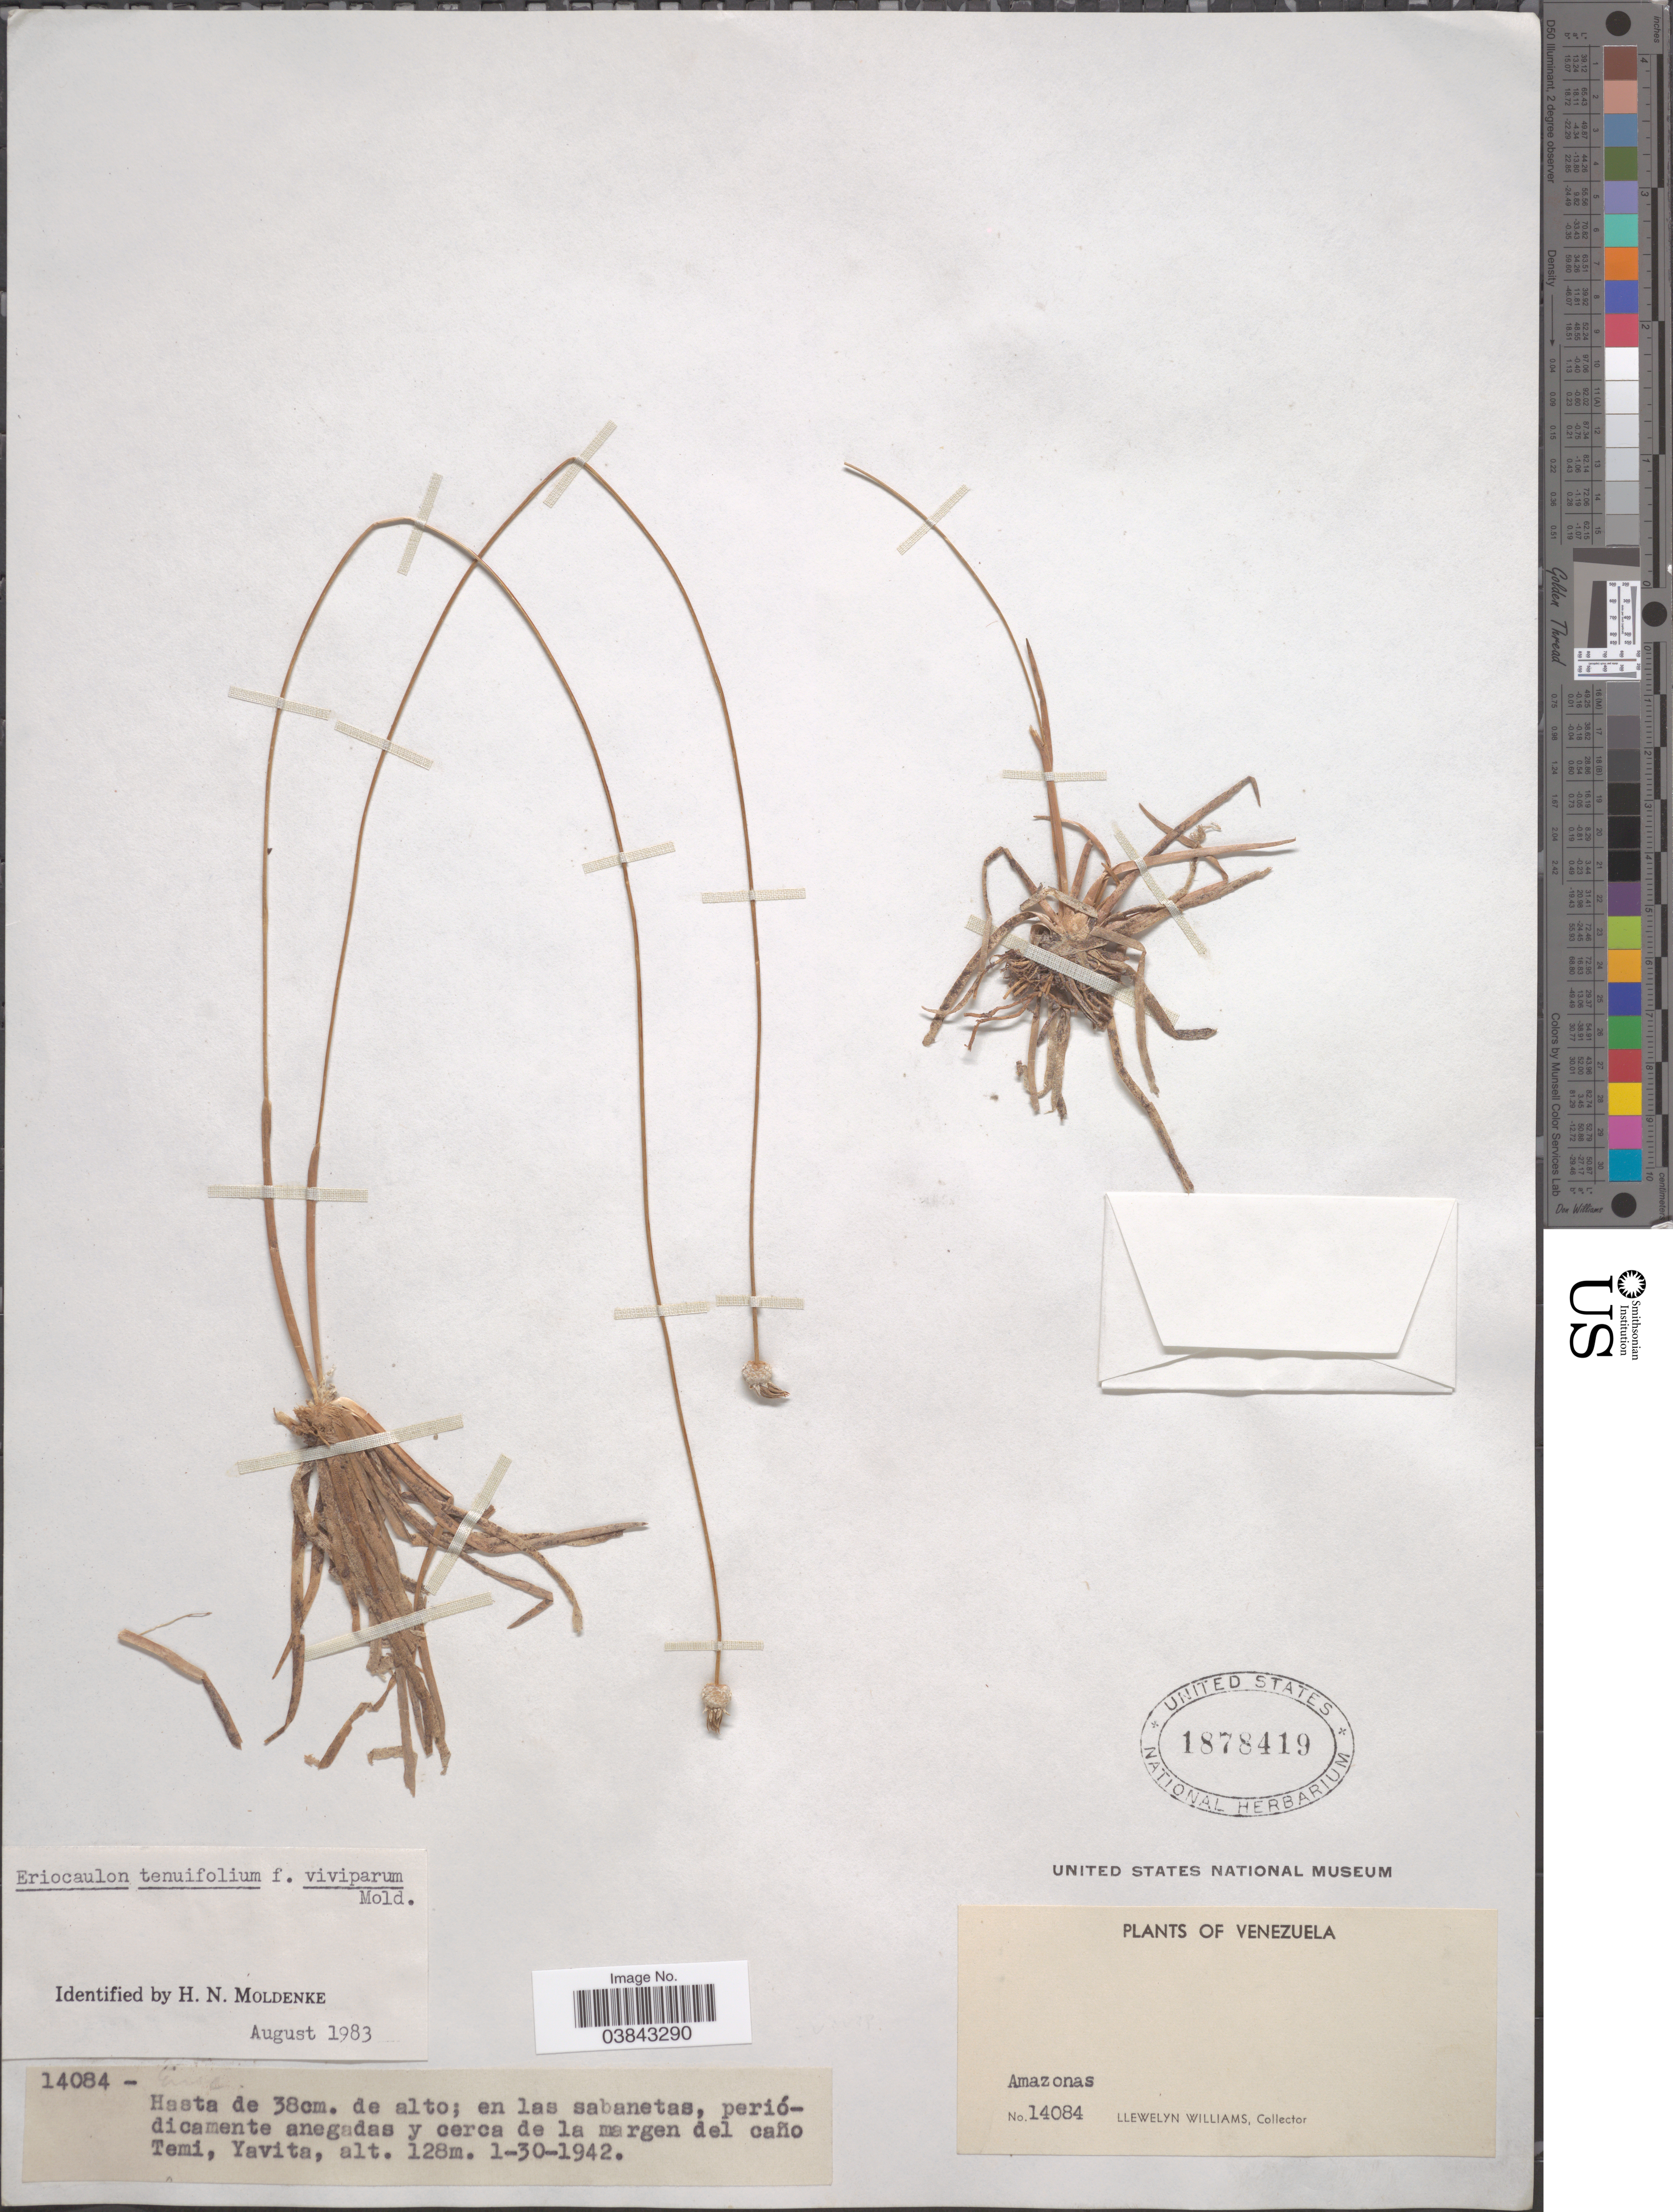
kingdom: Plantae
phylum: Tracheophyta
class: Liliopsida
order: Poales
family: Eriocaulaceae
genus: Eriocaulon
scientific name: Eriocaulon tenuifolium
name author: Klotzsch ex Körn.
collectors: Ll. Williams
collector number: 14084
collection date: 1942-01-30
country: Venezuela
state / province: Amazonas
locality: Cerca de la margen del caño Temi, Yavita.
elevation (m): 128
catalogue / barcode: US 1878419